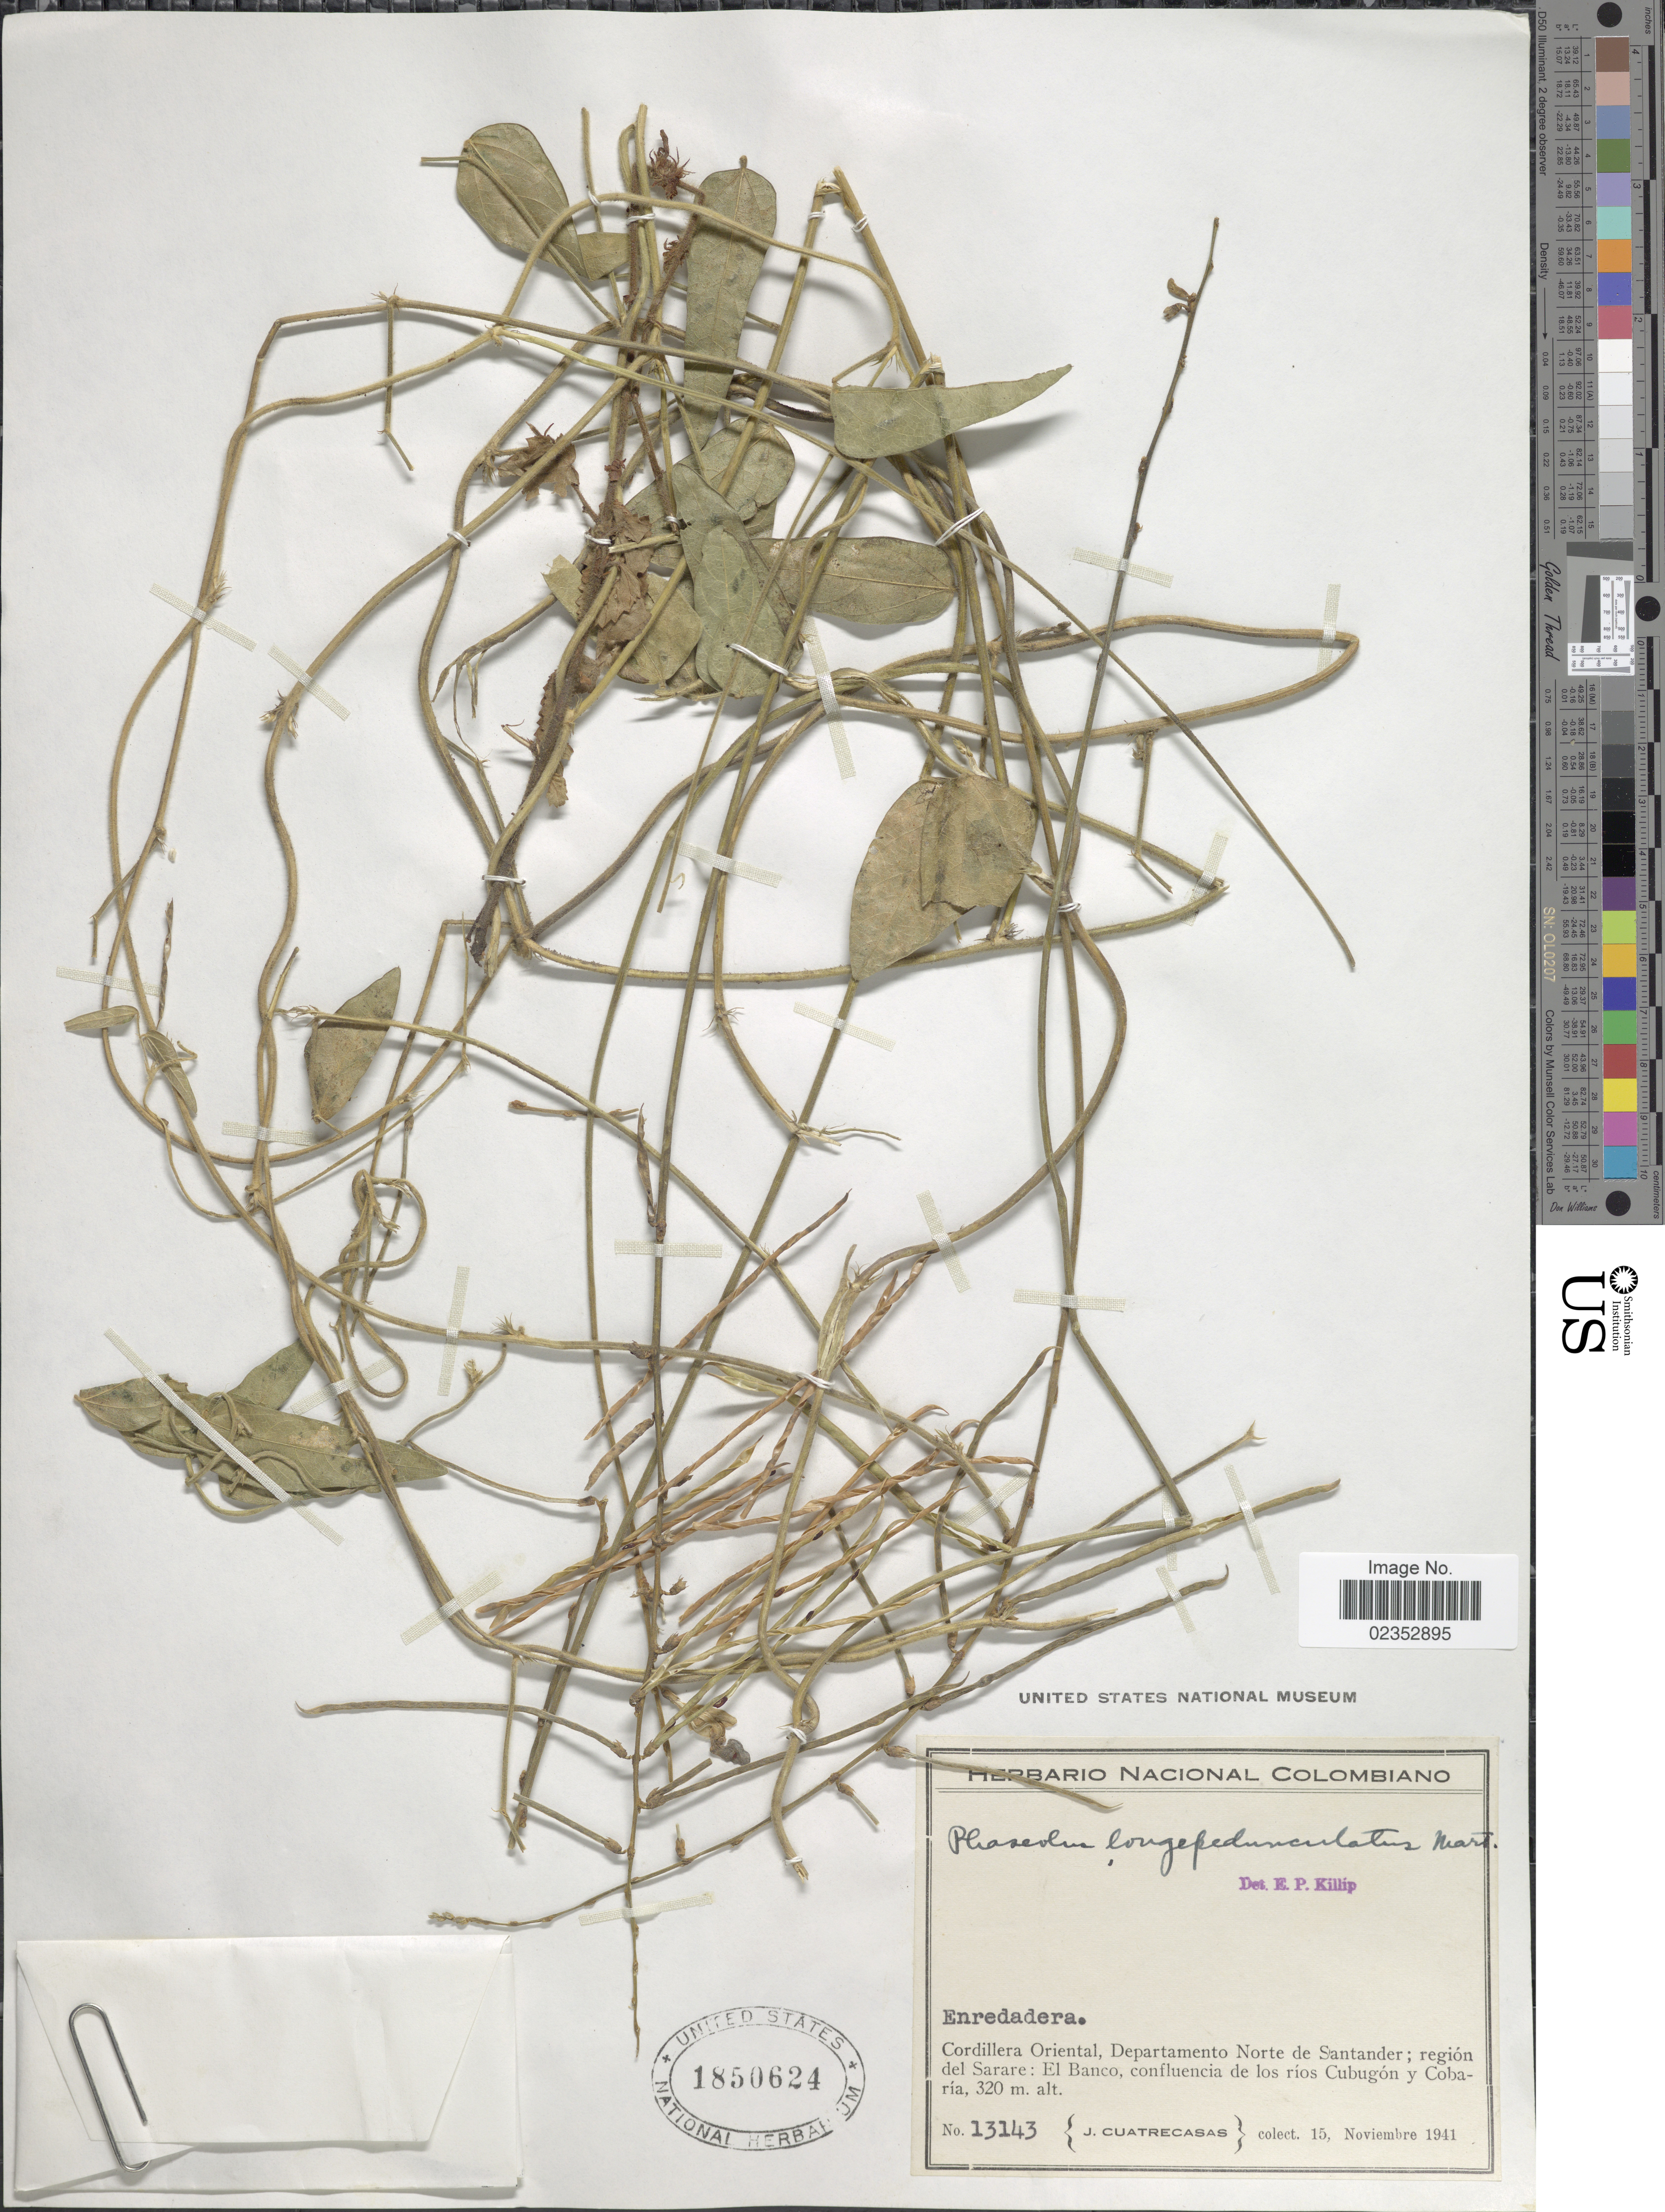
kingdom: Plantae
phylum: Tracheophyta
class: Magnoliopsida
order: Fabales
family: Fabaceae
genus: Macroptilium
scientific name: Macroptilium gracile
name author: (Poepp. ex Benth.) Urb.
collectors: J. Cuatrecasas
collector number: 13143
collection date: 1941-11-15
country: Colombia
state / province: Norte de Santander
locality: Cordillera Oriental, Departamento Norte de Santander; región del Sarare: El Banco, confluencia de los ríos Cubugón y Cobaría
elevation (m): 320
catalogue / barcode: US 1850624